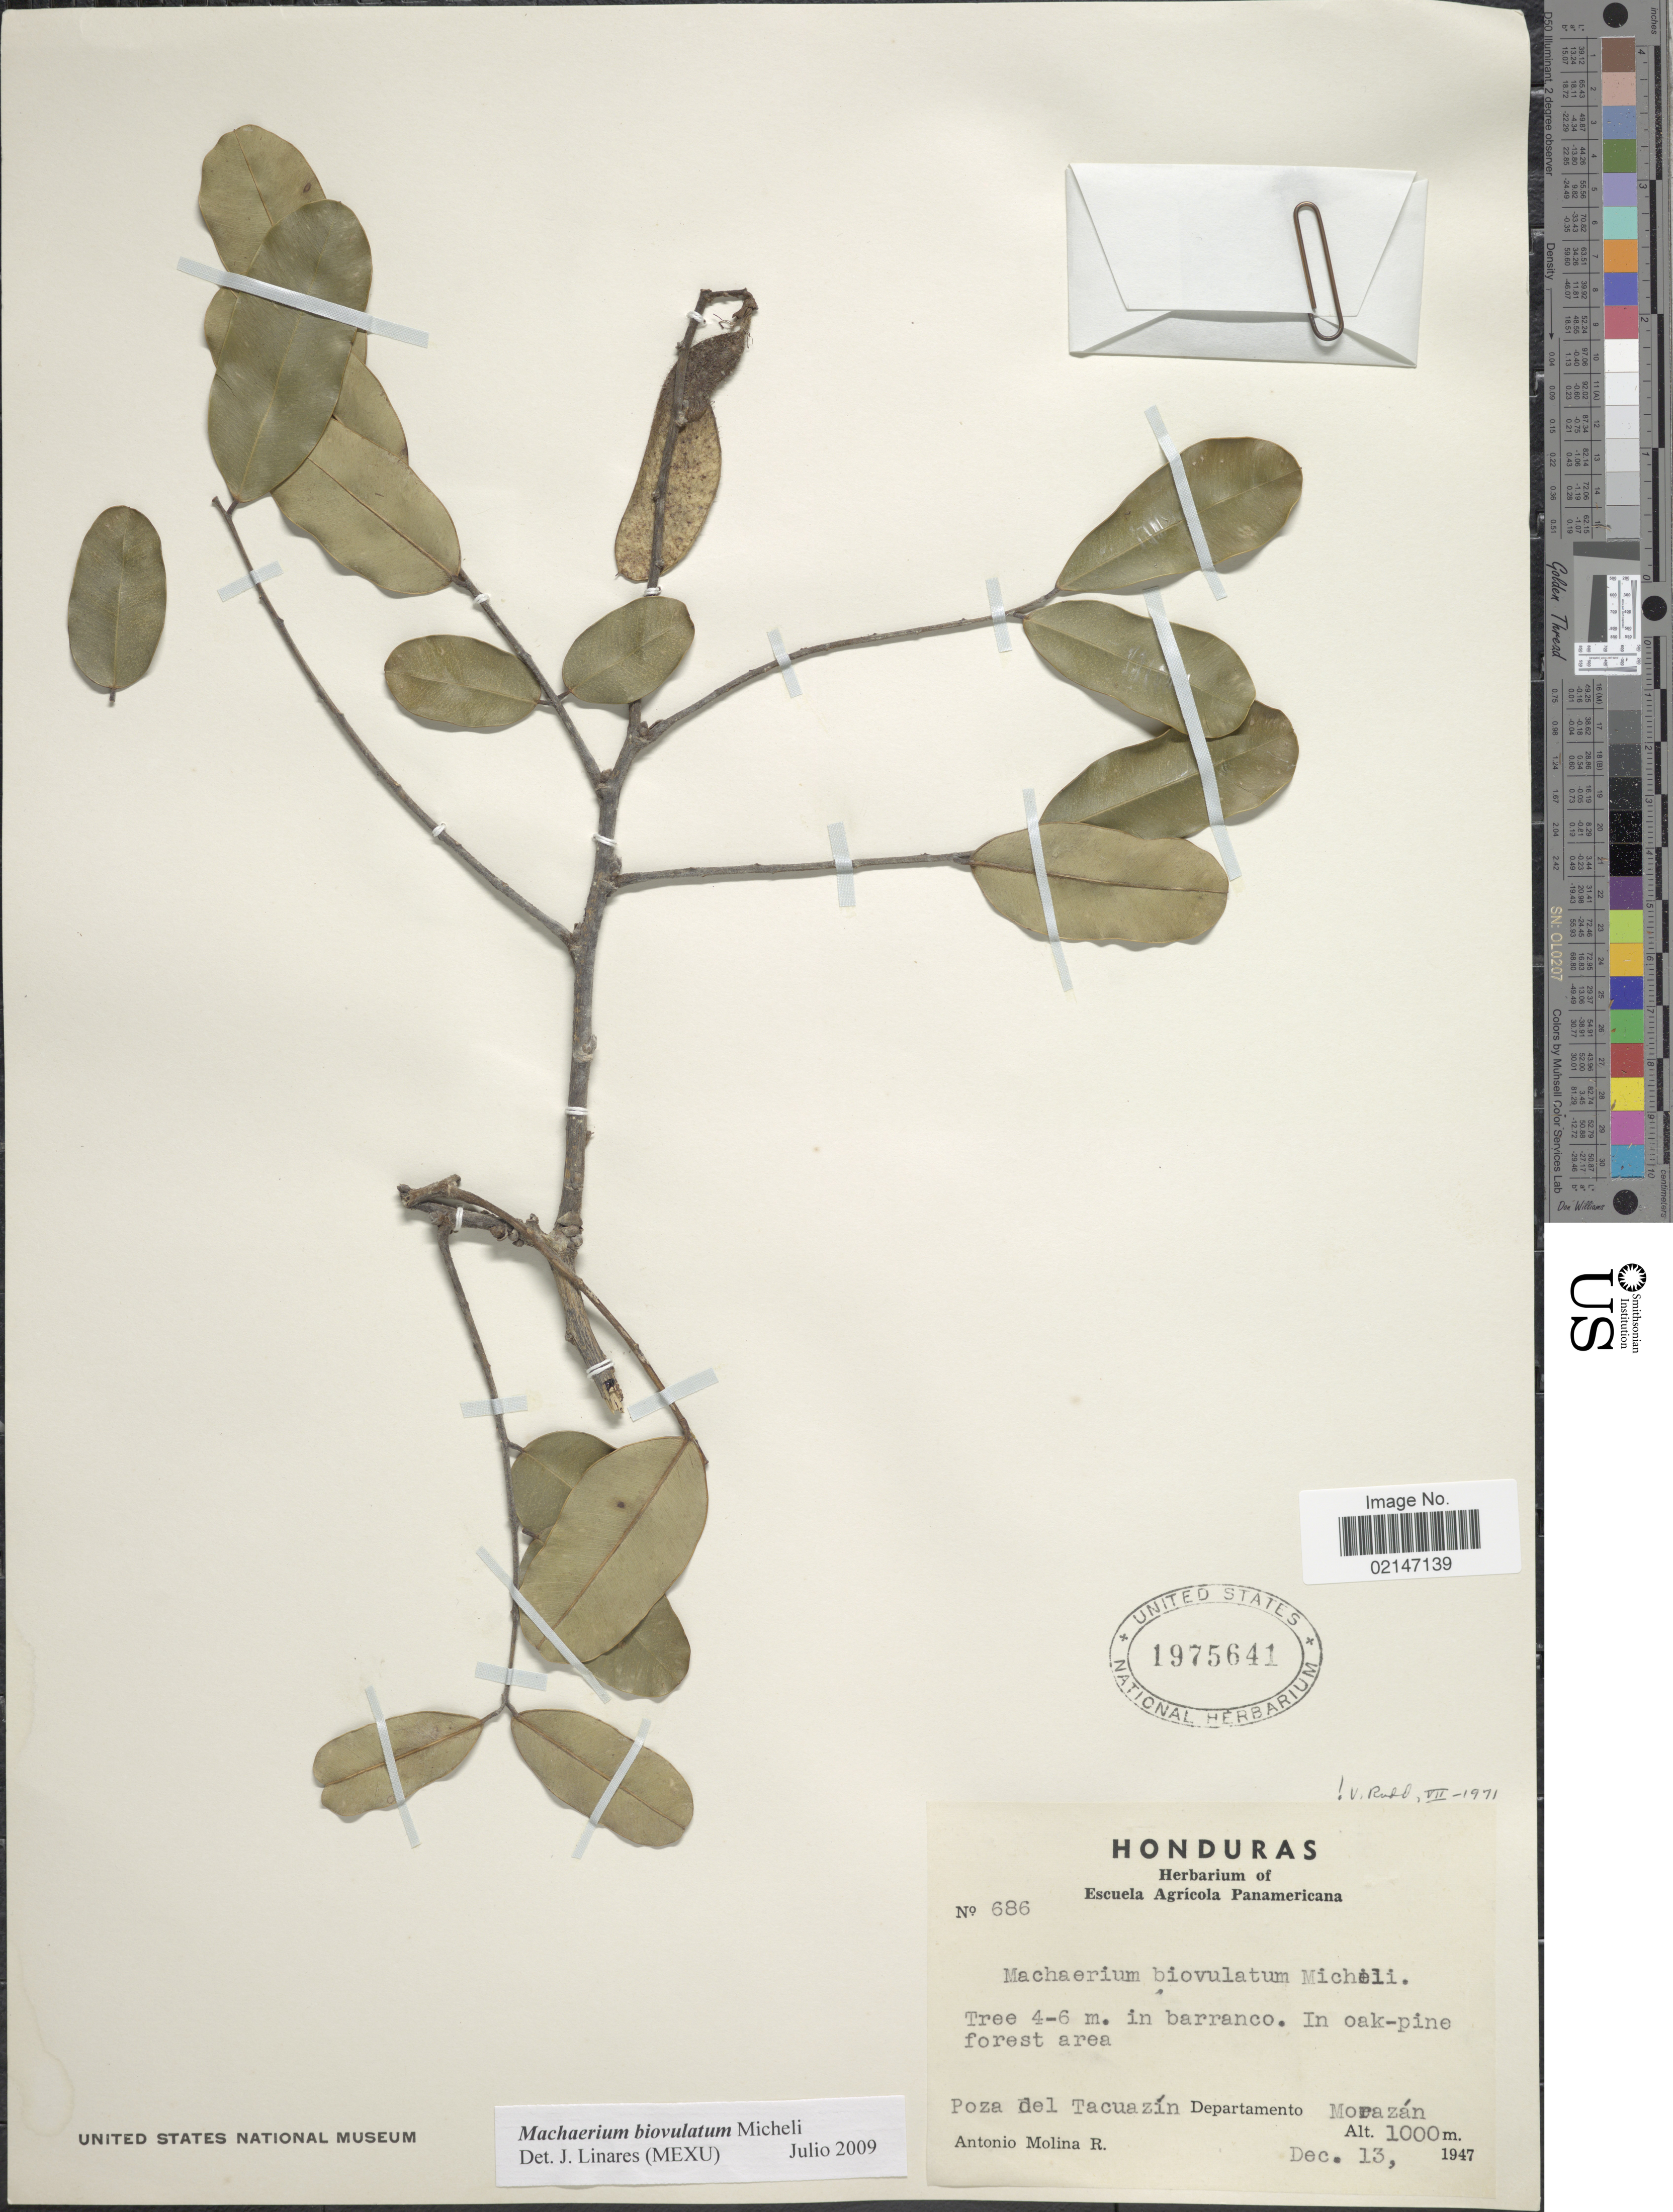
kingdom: Plantae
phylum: Tracheophyta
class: Magnoliopsida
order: Fabales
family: Fabaceae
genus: Machaerium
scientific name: Machaerium biovulatum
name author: Micheli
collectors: A. Molina R.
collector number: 686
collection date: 1947-12-13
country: Honduras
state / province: Fco. Morazán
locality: In oak-pine forest area, Poza del Tacuazin, departamento Morazan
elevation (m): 1000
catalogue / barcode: US 1975641